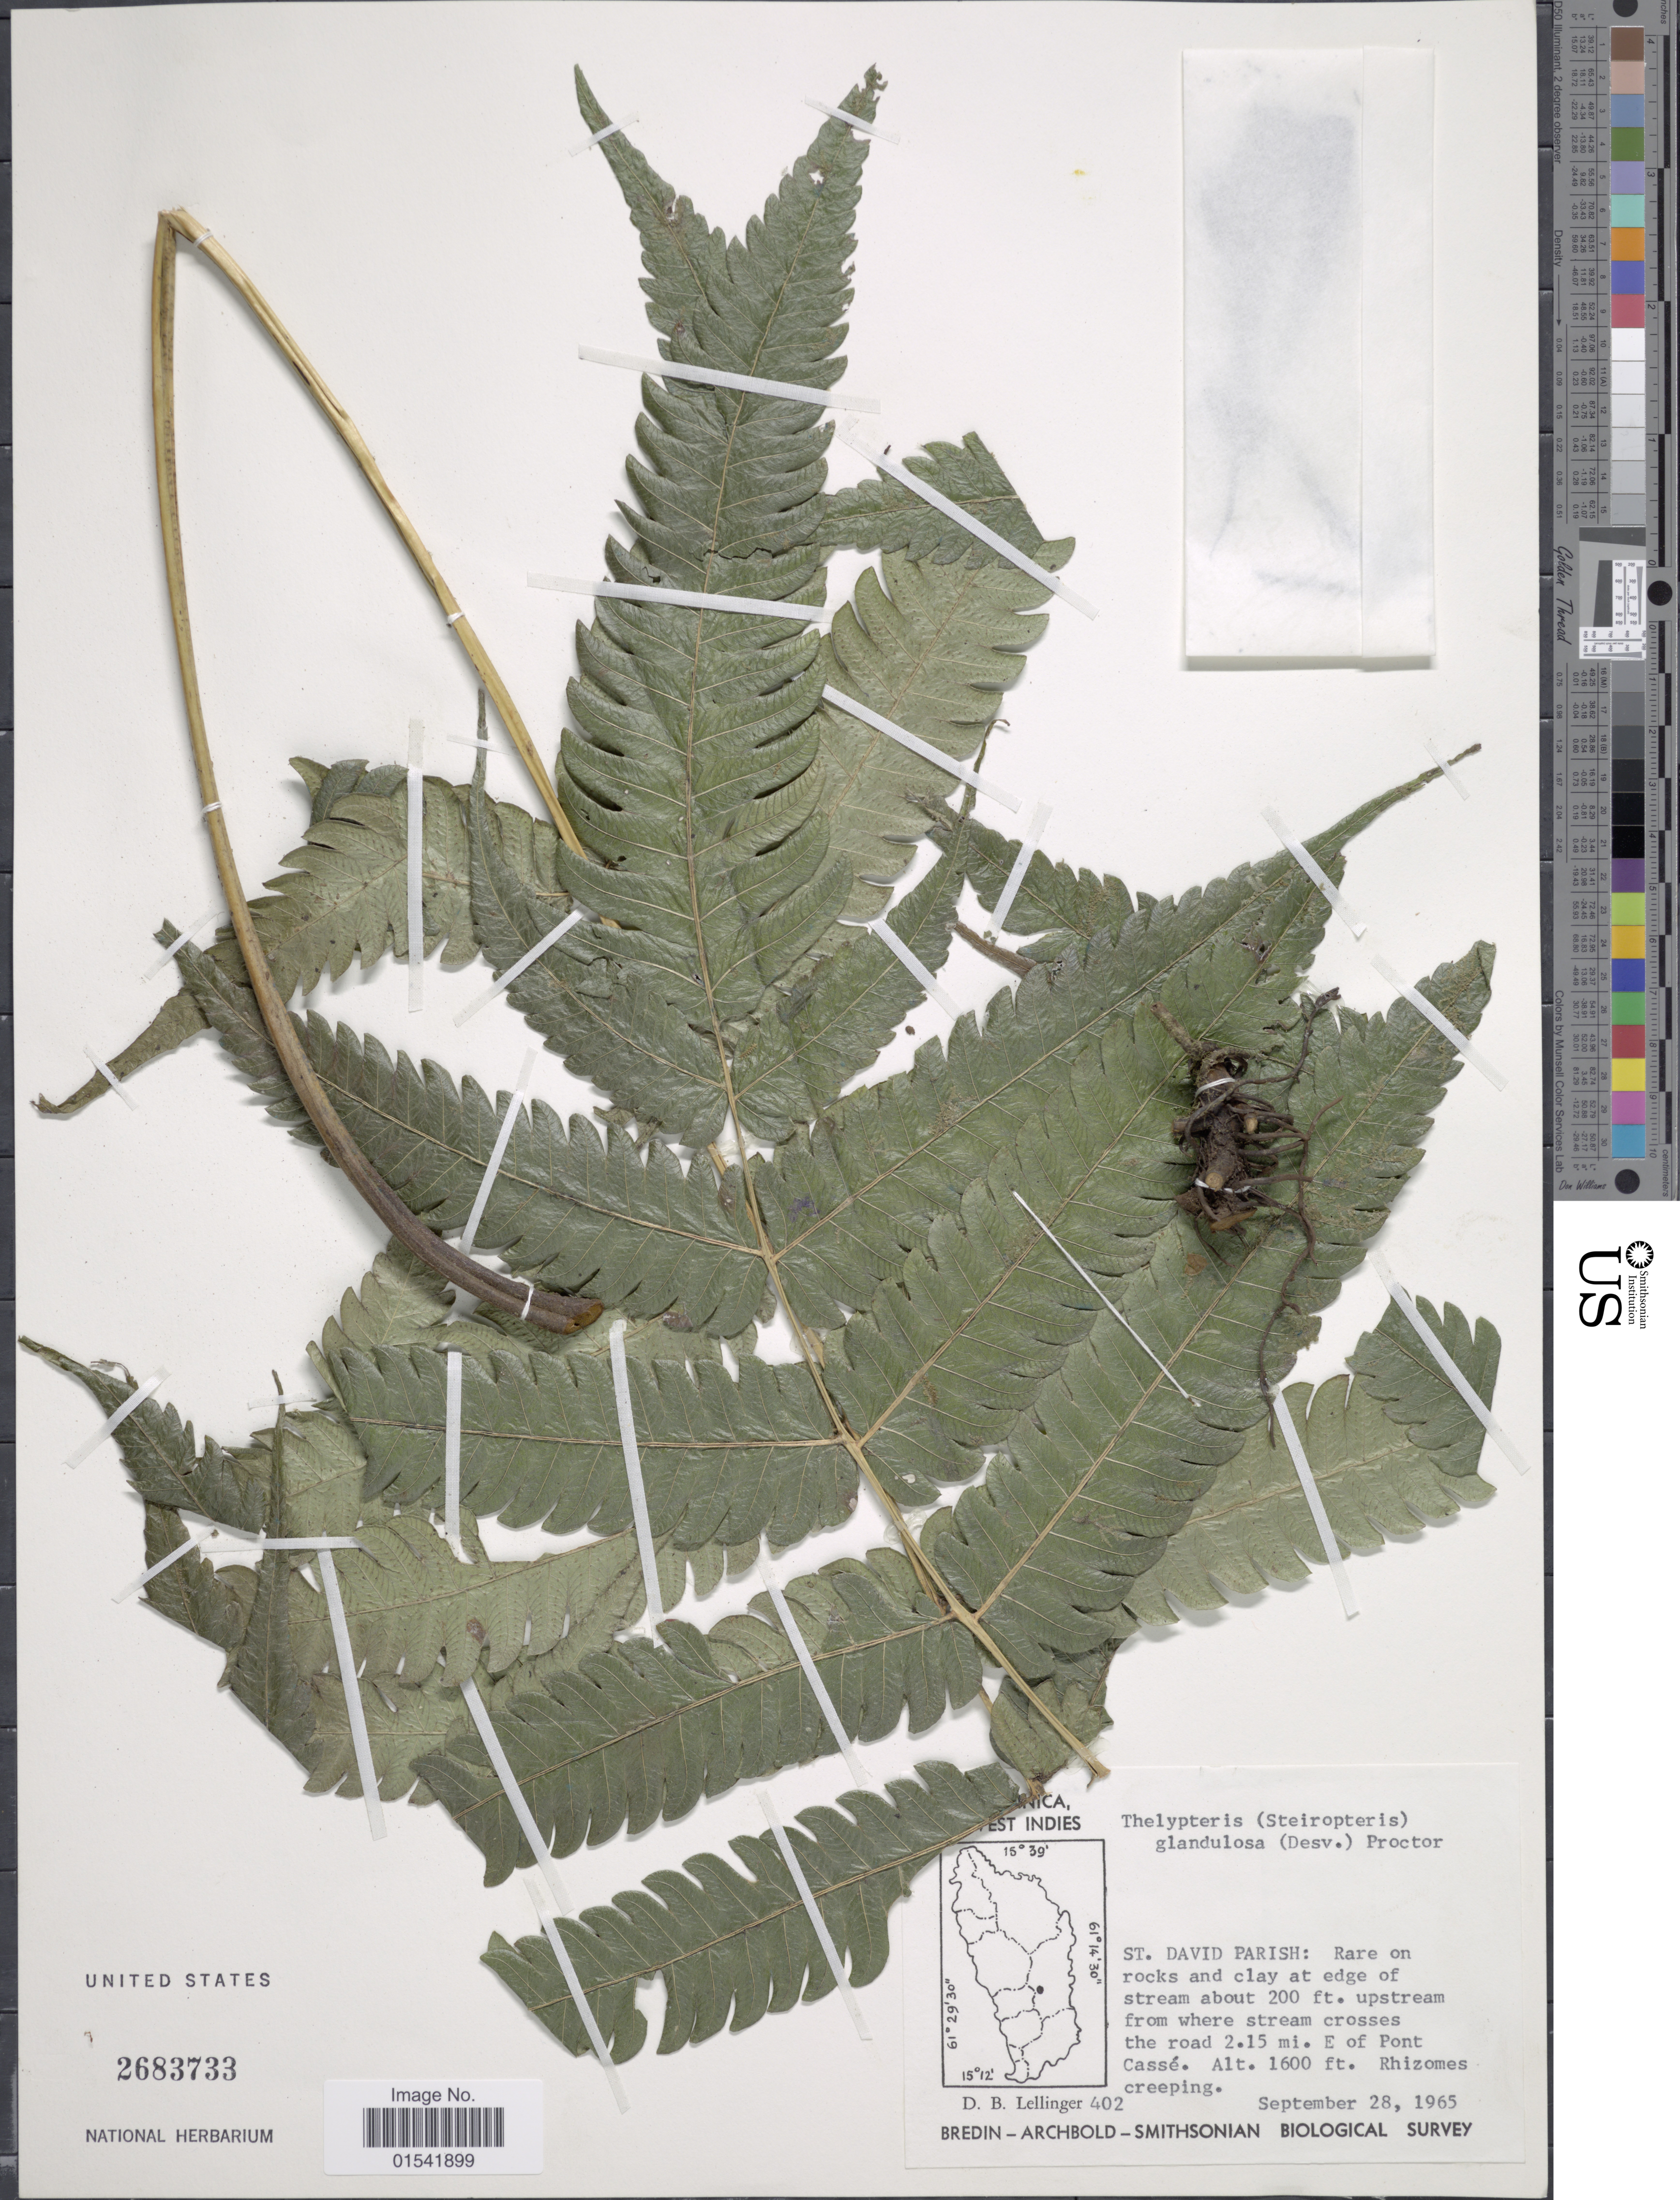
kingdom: Plantae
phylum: Tracheophyta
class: Polypodiopsida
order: Polypodiales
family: Thelypteridaceae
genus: Steiropteris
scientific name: Steiropteris glandulosa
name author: (Hook. f.) Pic. Serm.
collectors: D. B. Lellinger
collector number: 402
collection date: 1965-09-28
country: Dominica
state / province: St. David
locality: West Indies, St. David Parish: Rare on rocks and clay at edge of stream about 200 ft. upstream from where stream crosses the road 2.15 mi. E of Pont Cassé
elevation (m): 488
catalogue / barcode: US 2683733